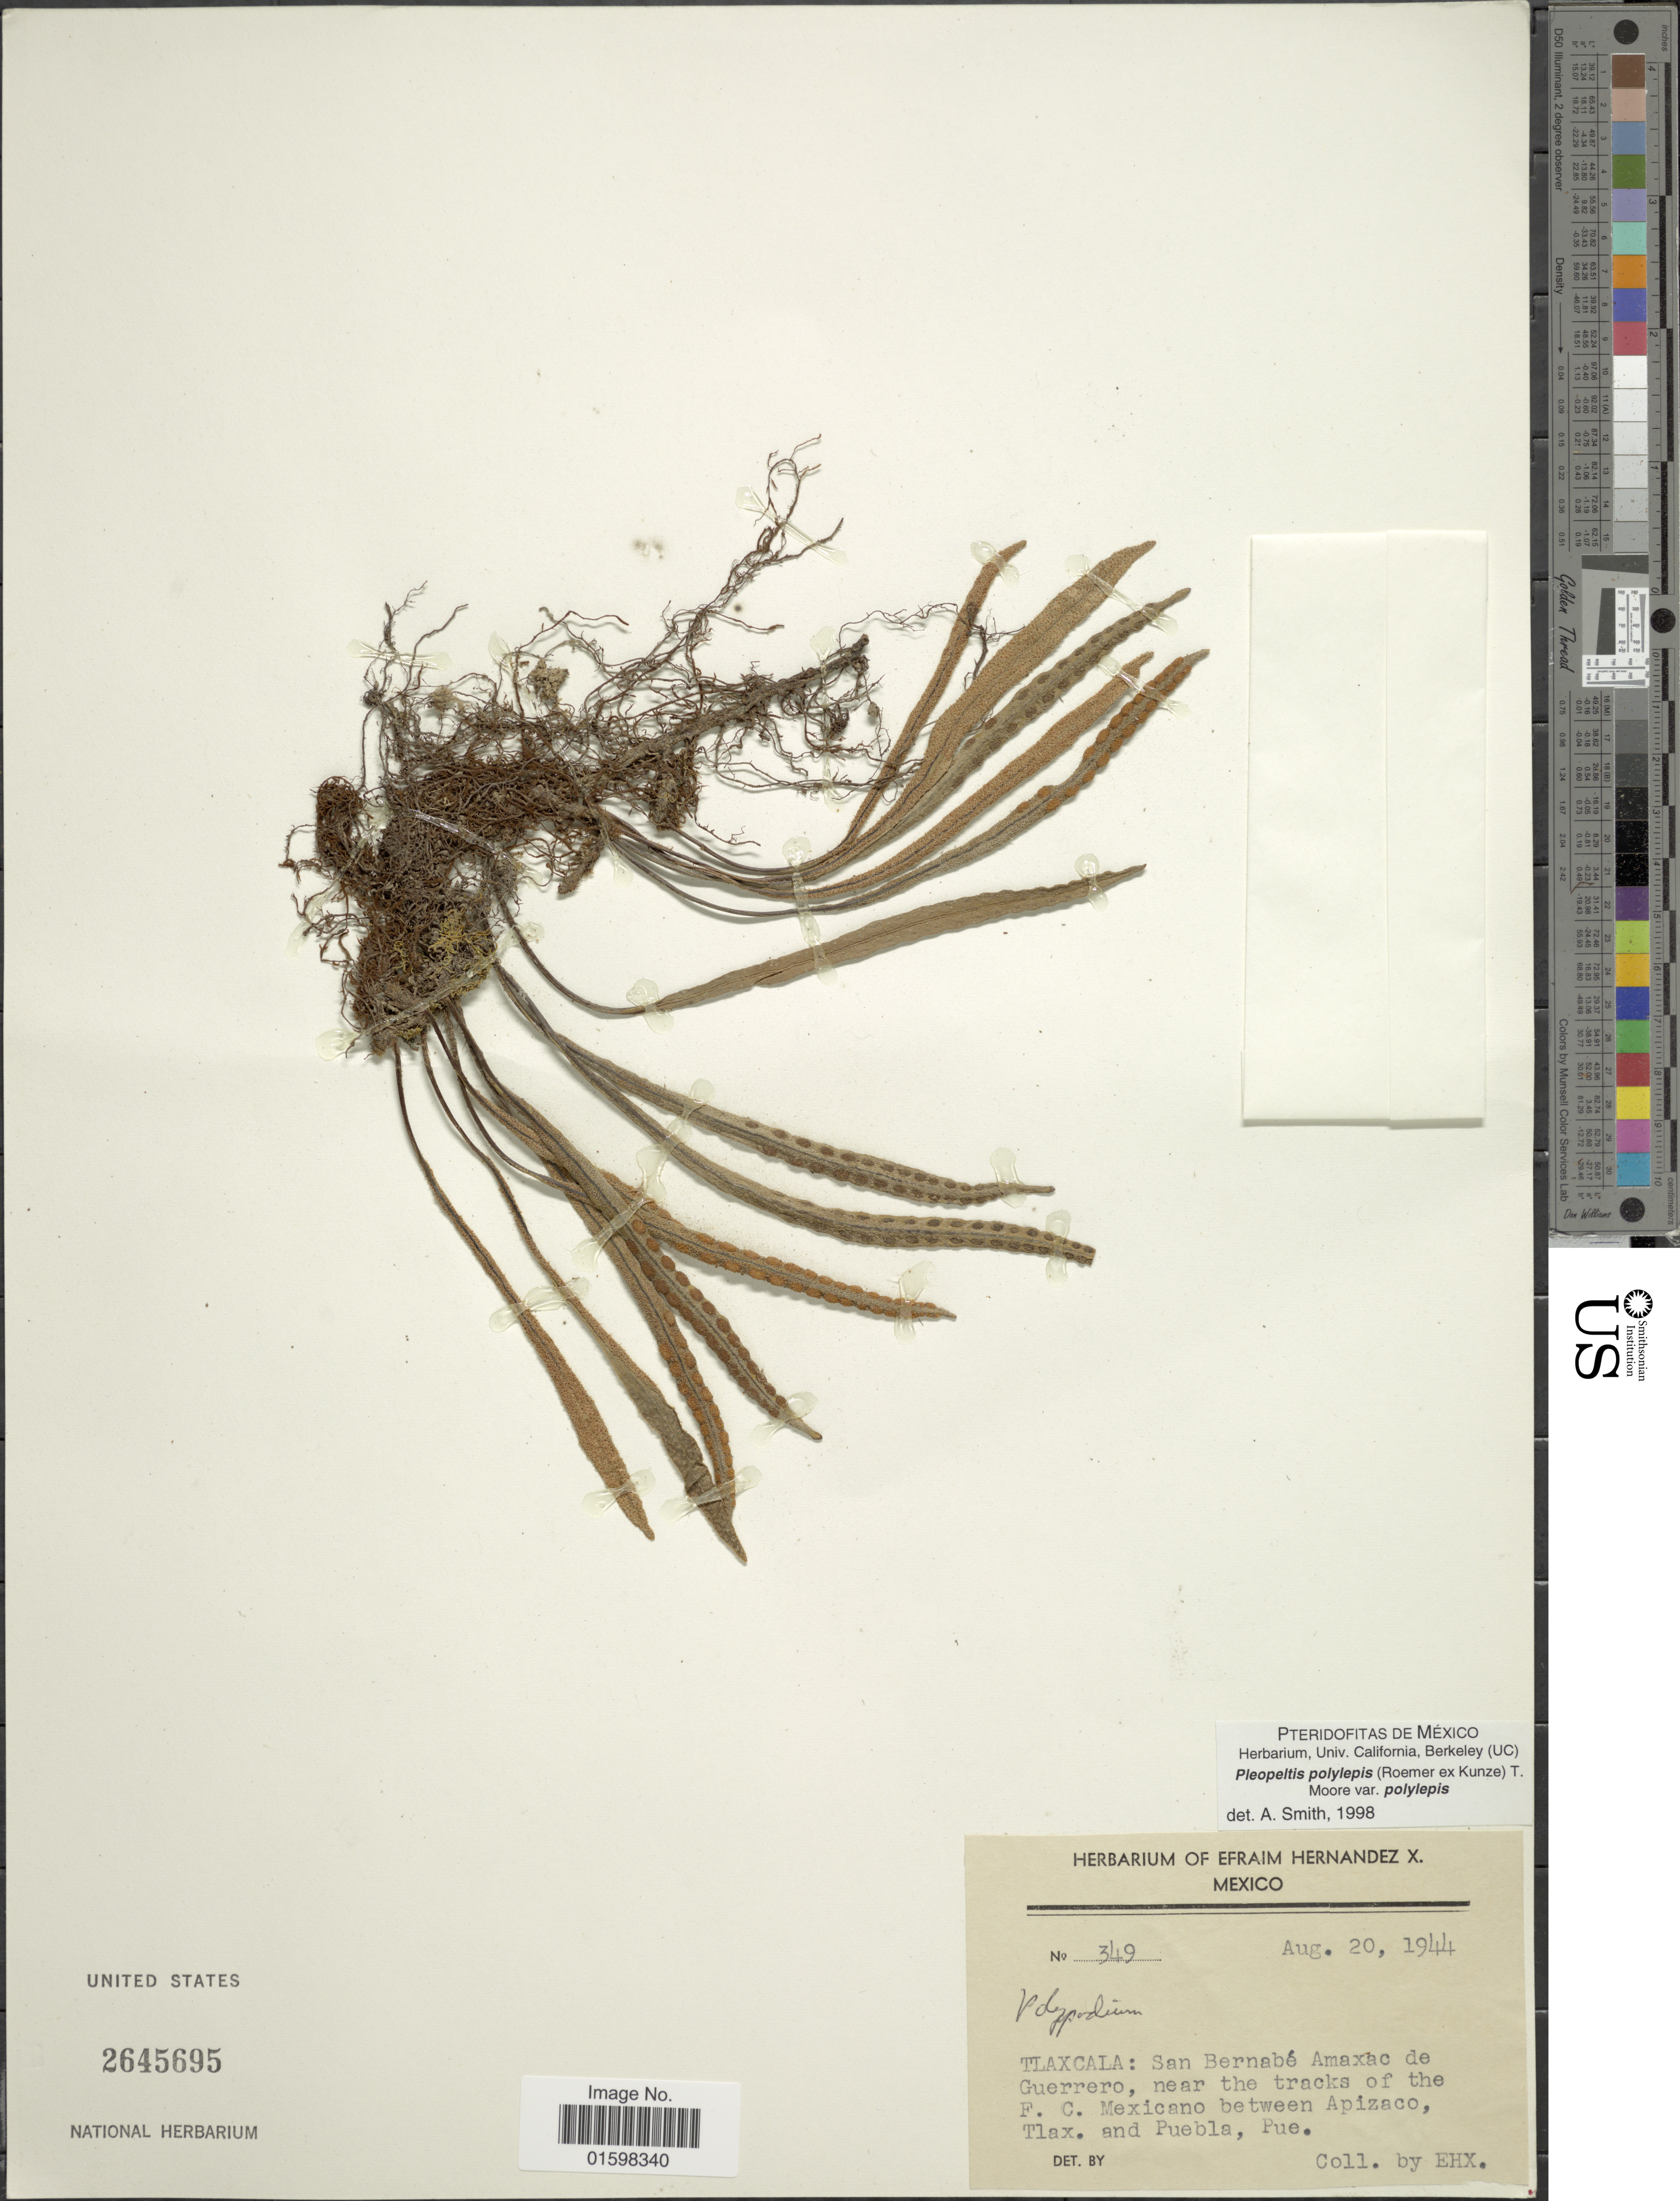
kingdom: Plantae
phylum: Tracheophyta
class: Polypodiopsida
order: Polypodiales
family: Polypodiaceae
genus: Pleopeltis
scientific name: Pleopeltis polylepis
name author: (Roem. ex Kunze) T. Moore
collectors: E. Hernández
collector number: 349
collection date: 1944-08-20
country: Mexico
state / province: Tlaxcala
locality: San Bernabe Amaxac de Guerrero, near the tracks of the F. C. Mexicano between Apizaco, Tlax and Puebla, POue.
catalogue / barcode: US 2645695